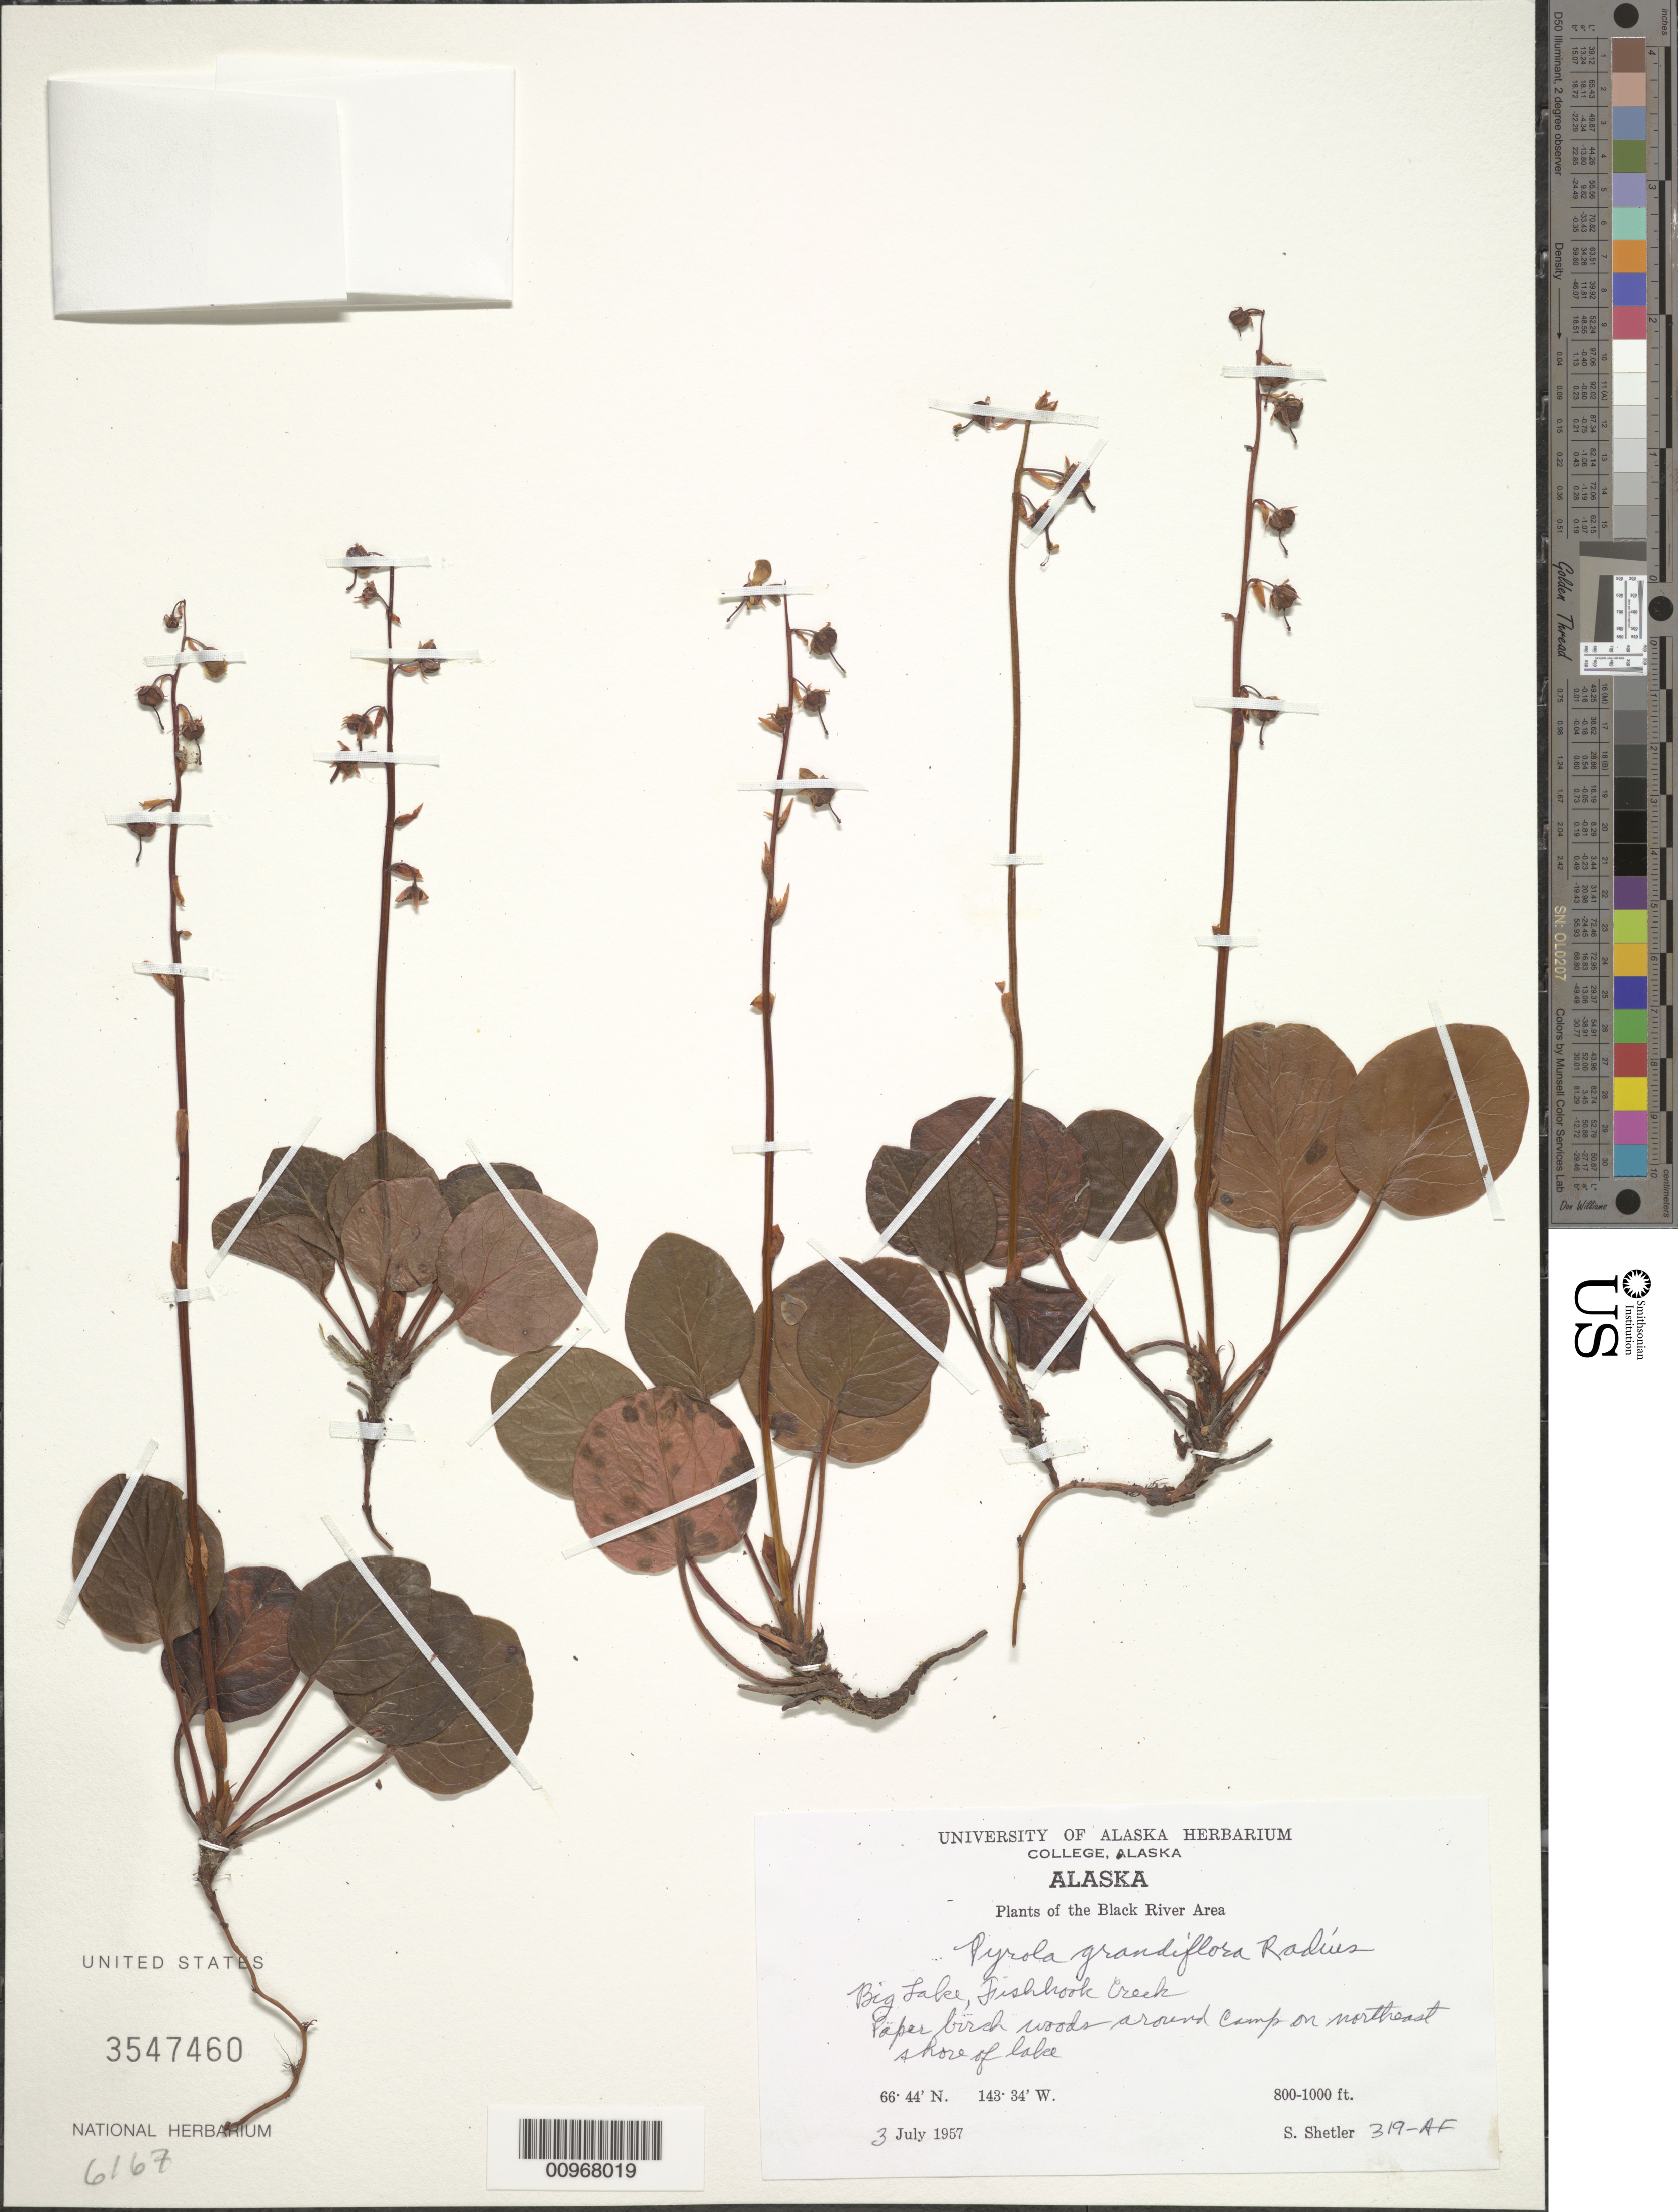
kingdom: Plantae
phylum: Tracheophyta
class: Magnoliopsida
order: Ericales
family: Ericaceae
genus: Pyrola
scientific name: Pyrola grandiflora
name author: Radius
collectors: S. Shetler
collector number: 319-AF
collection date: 1957-07-03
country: United States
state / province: Alaska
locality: The Black River Area. Big Lake, Fishhook Creek. Around Camp on northeast shore of lake.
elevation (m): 244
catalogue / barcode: US 3547460